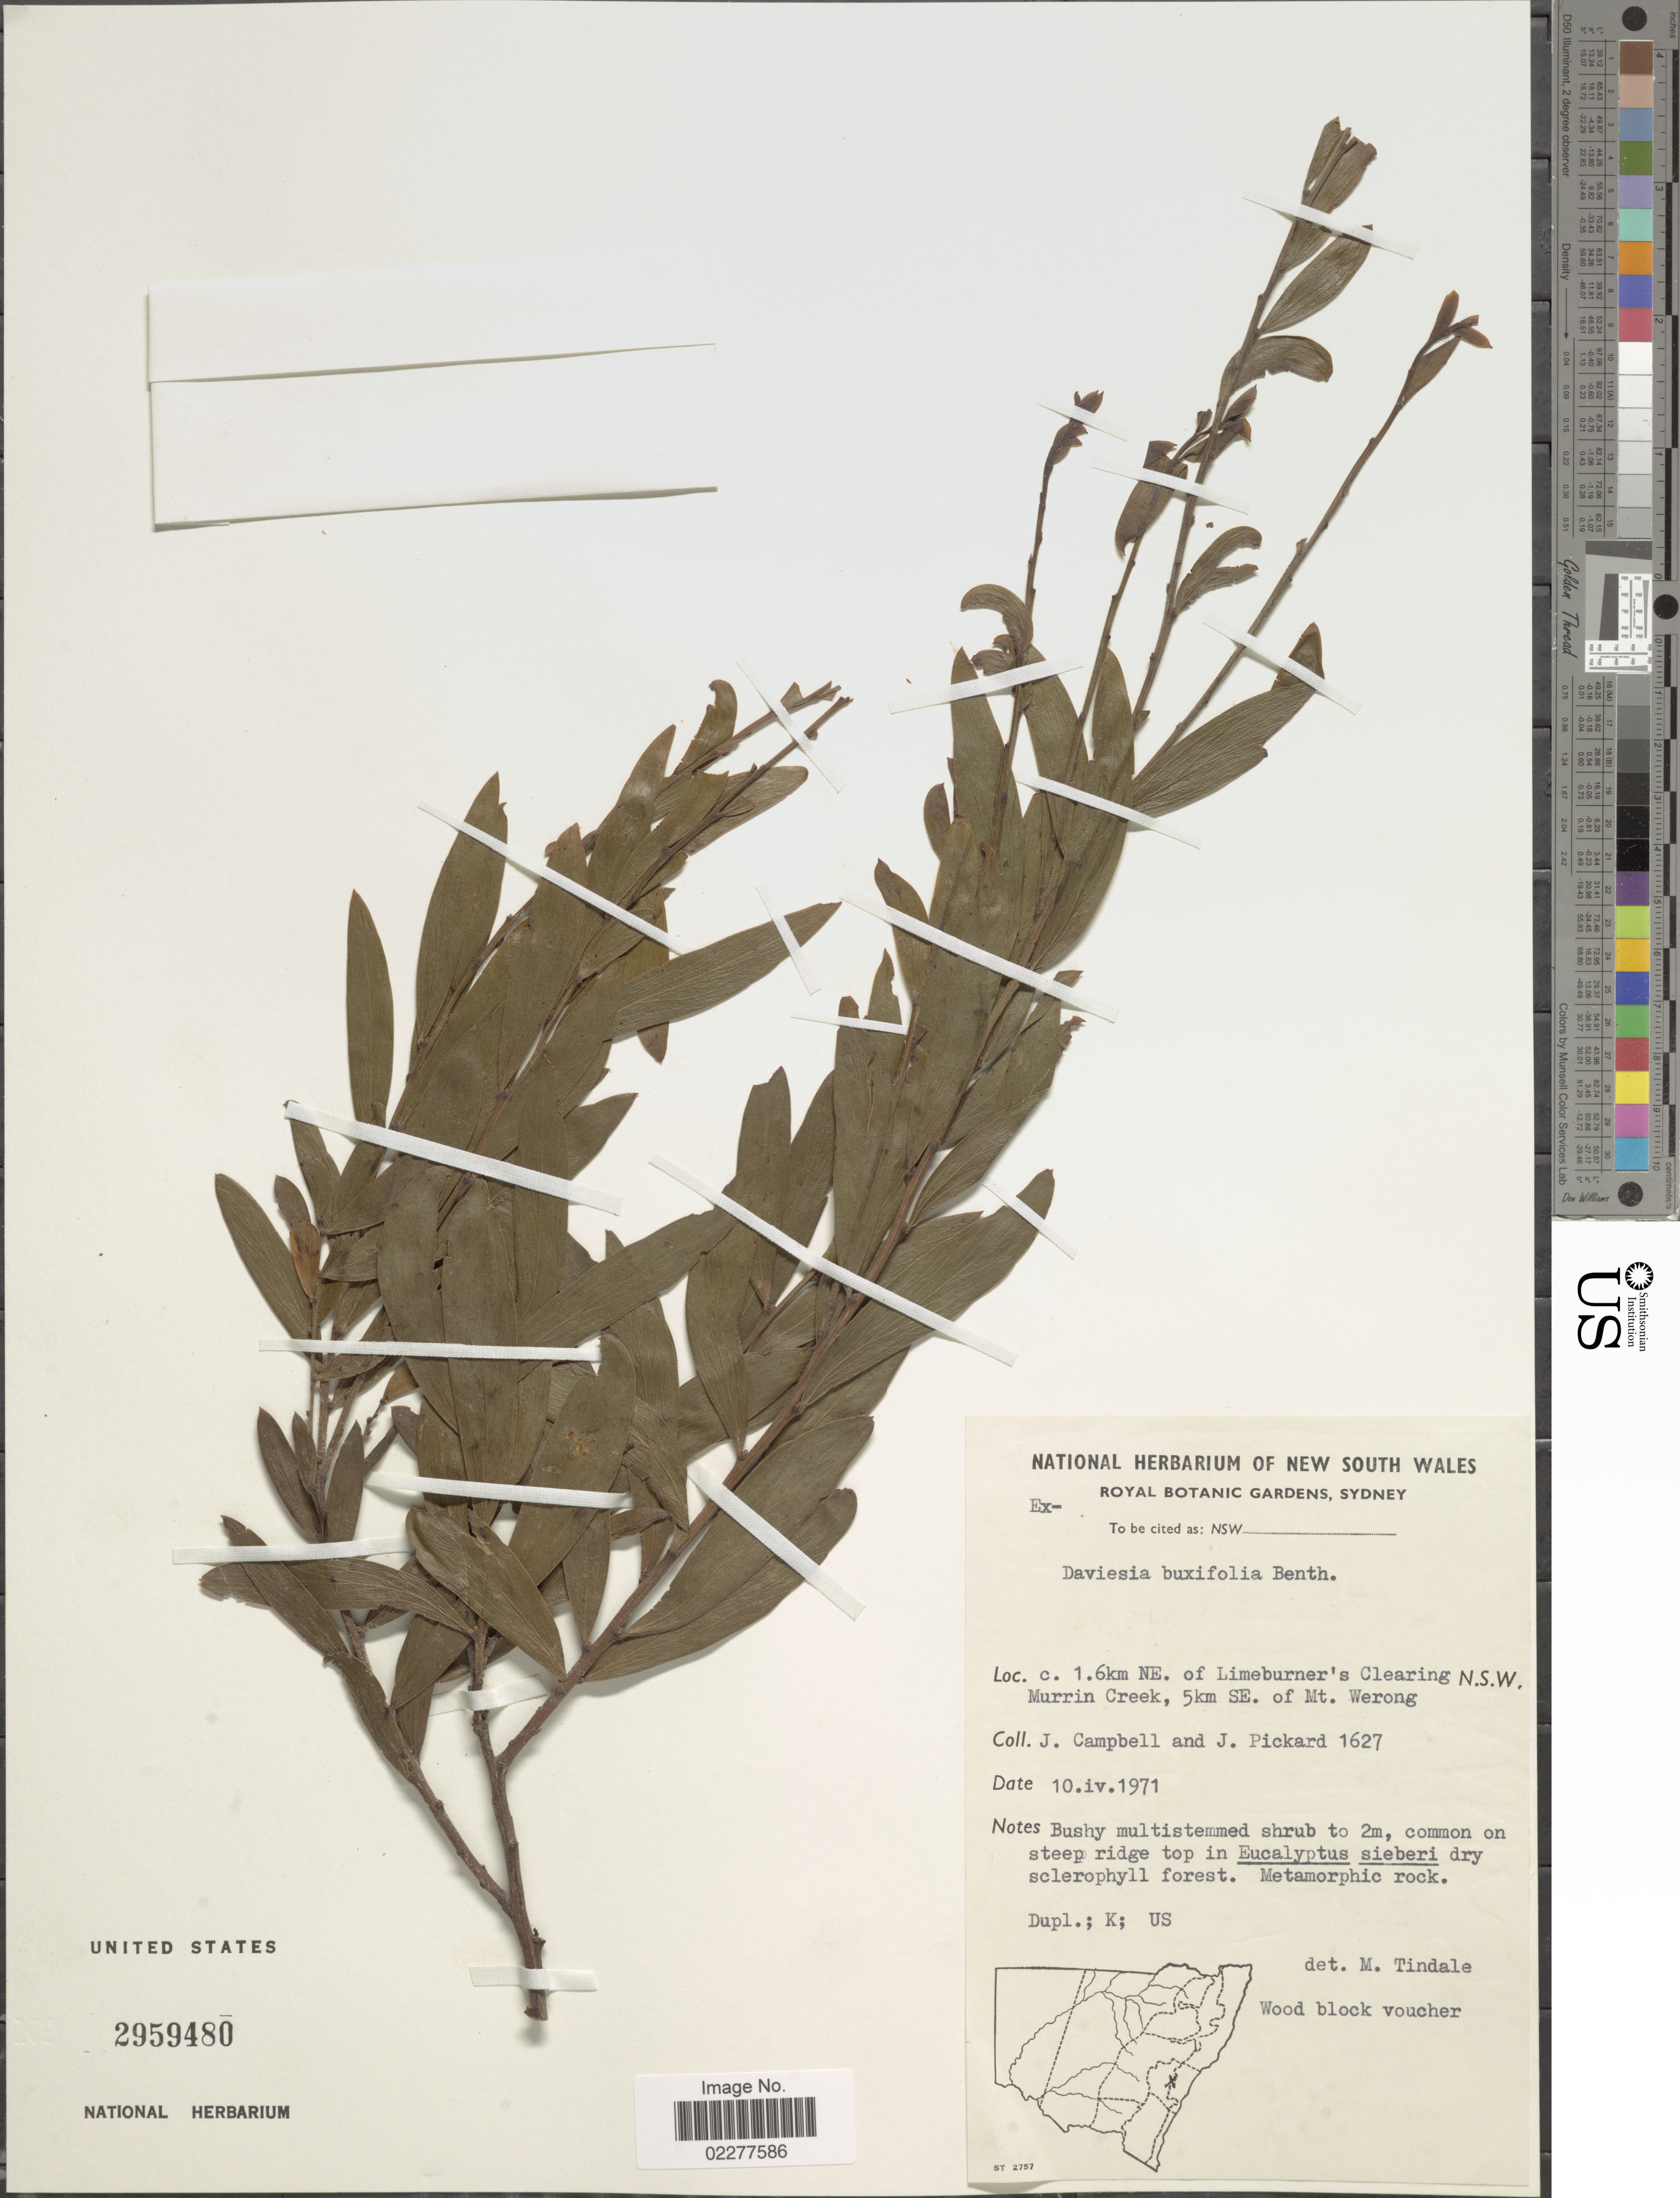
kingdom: Plantae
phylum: Tracheophyta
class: Magnoliopsida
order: Fabales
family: Fabaceae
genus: Daviesia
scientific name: Daviesia buxifolia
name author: Benth.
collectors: J. Campbell & J. Pickard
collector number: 1627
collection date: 1971-04-10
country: Australia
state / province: New South Wales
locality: C. 1.6km NE of Limeburner's Clearing Murrin Creek, 5km SE of Mt Werong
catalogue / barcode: US 2959480